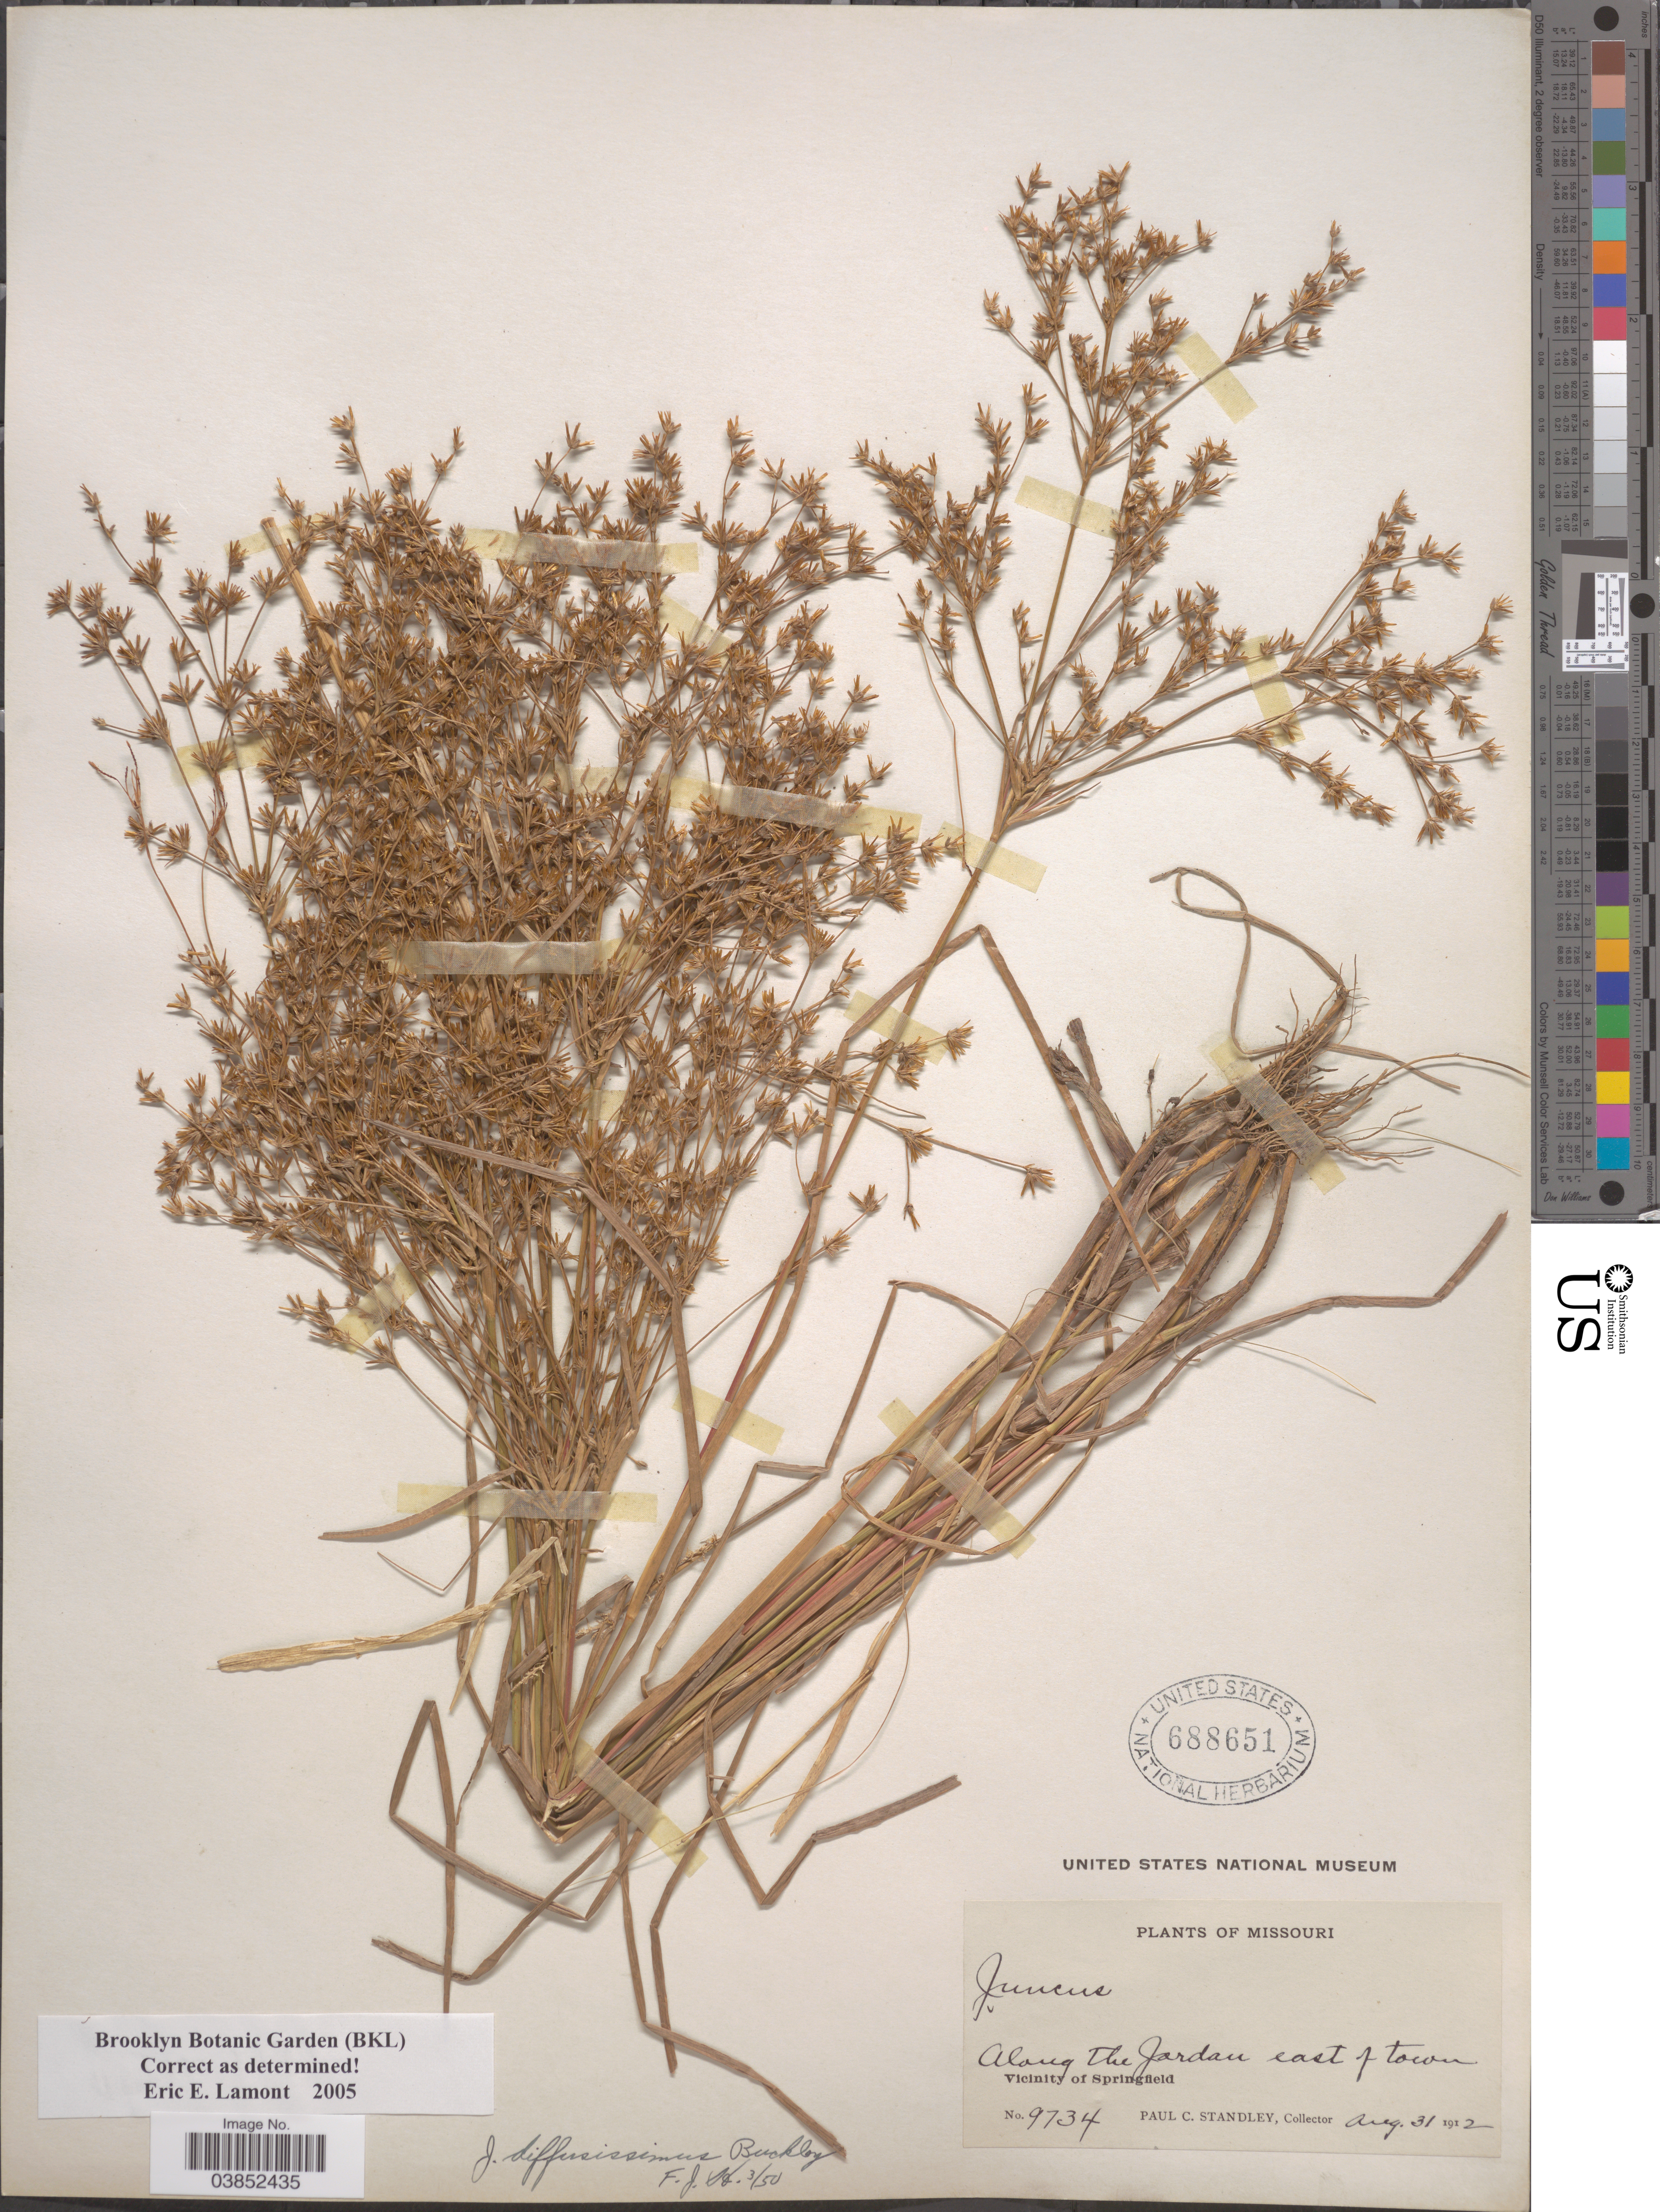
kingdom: Plantae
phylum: Tracheophyta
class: Liliopsida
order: Poales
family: Juncaceae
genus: Juncus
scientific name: Juncus diffusissimus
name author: Buckley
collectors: P. C. Standley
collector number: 9734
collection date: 1912-08-31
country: United States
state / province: Missouri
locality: Along the Jordan east of town. Vicinity of Springfield.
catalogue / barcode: US 688651